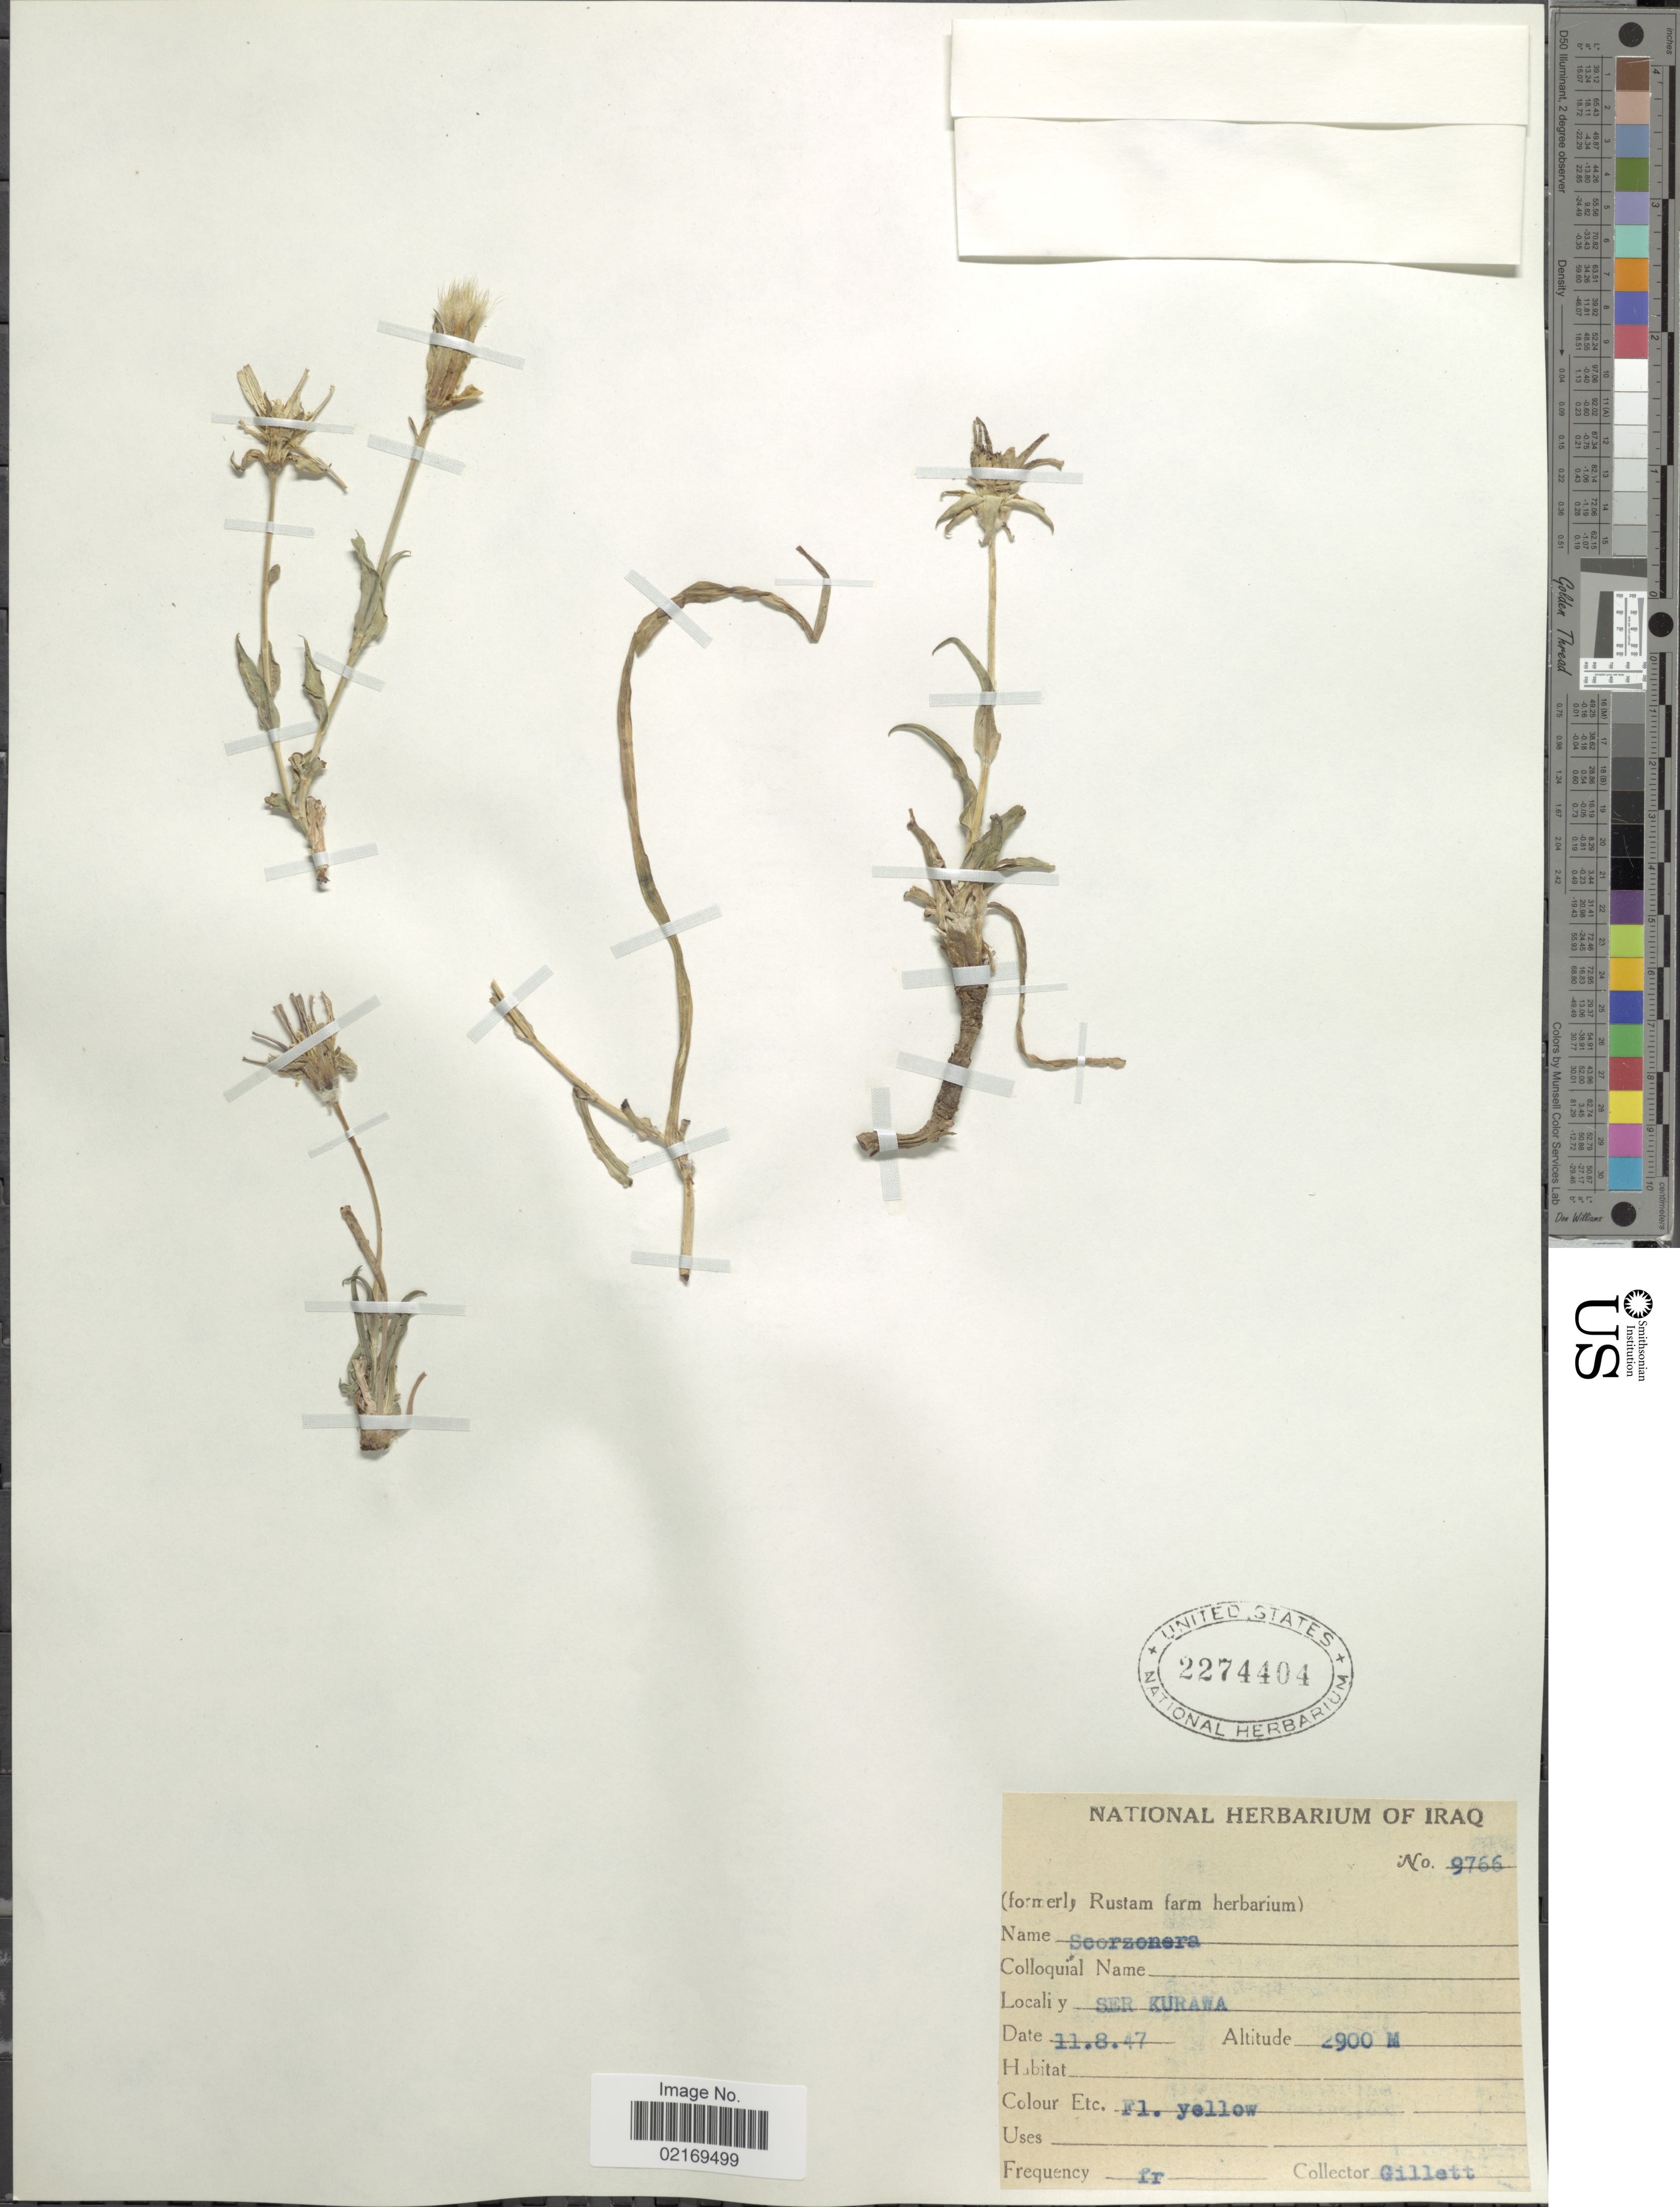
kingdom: Plantae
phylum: Tracheophyta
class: Magnoliopsida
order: Asterales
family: Asteraceae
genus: Scorzonera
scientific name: Scorzonera sp.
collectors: Gillett, --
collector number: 9766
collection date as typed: Transcribed d/m/y: 11/8/47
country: Iraq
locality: Ser Kurawa.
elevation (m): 2900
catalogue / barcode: US 2274404